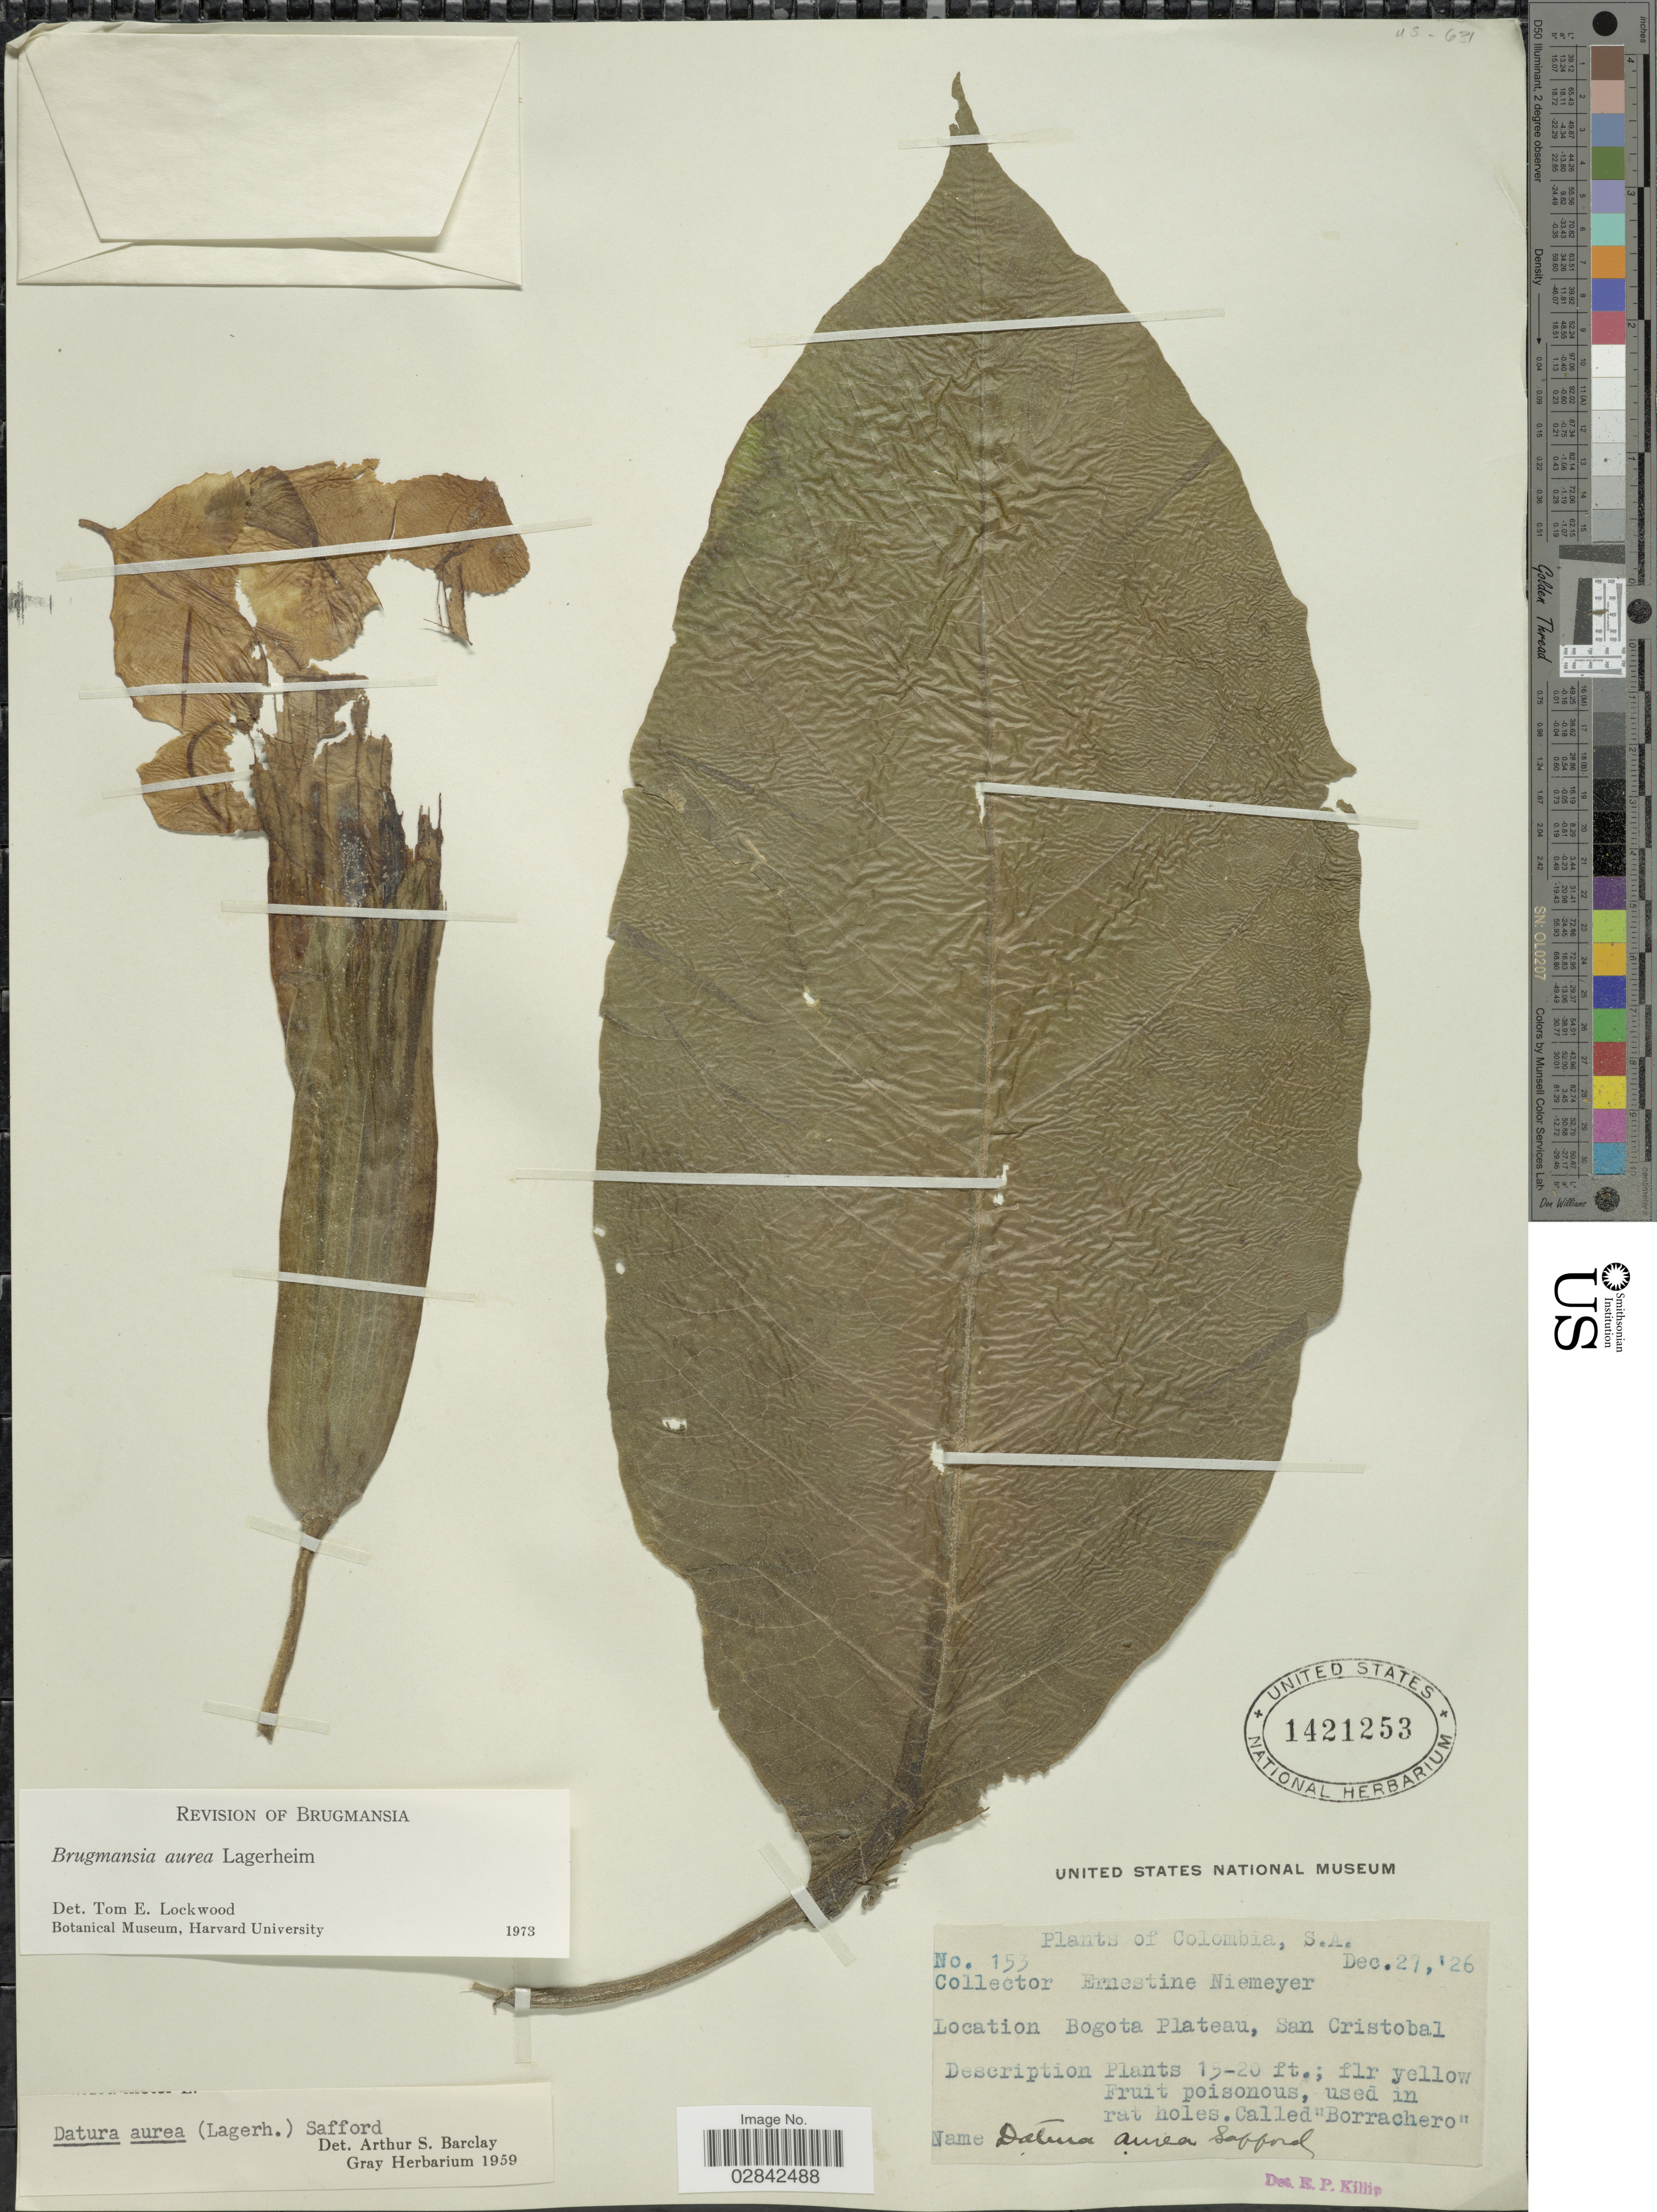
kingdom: Plantae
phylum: Tracheophyta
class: Magnoliopsida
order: Solanales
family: Solanaceae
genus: Brugmansia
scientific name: Brugmansia aurea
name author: Lagerh.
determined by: Lockwood, T. E.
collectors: E. H. Niemeyer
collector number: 153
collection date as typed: Transcribed d/m/y: 27/12/26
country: Colombia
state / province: Bogota D.C.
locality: Bogota Plateau, San Cristobal.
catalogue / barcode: US 1421253